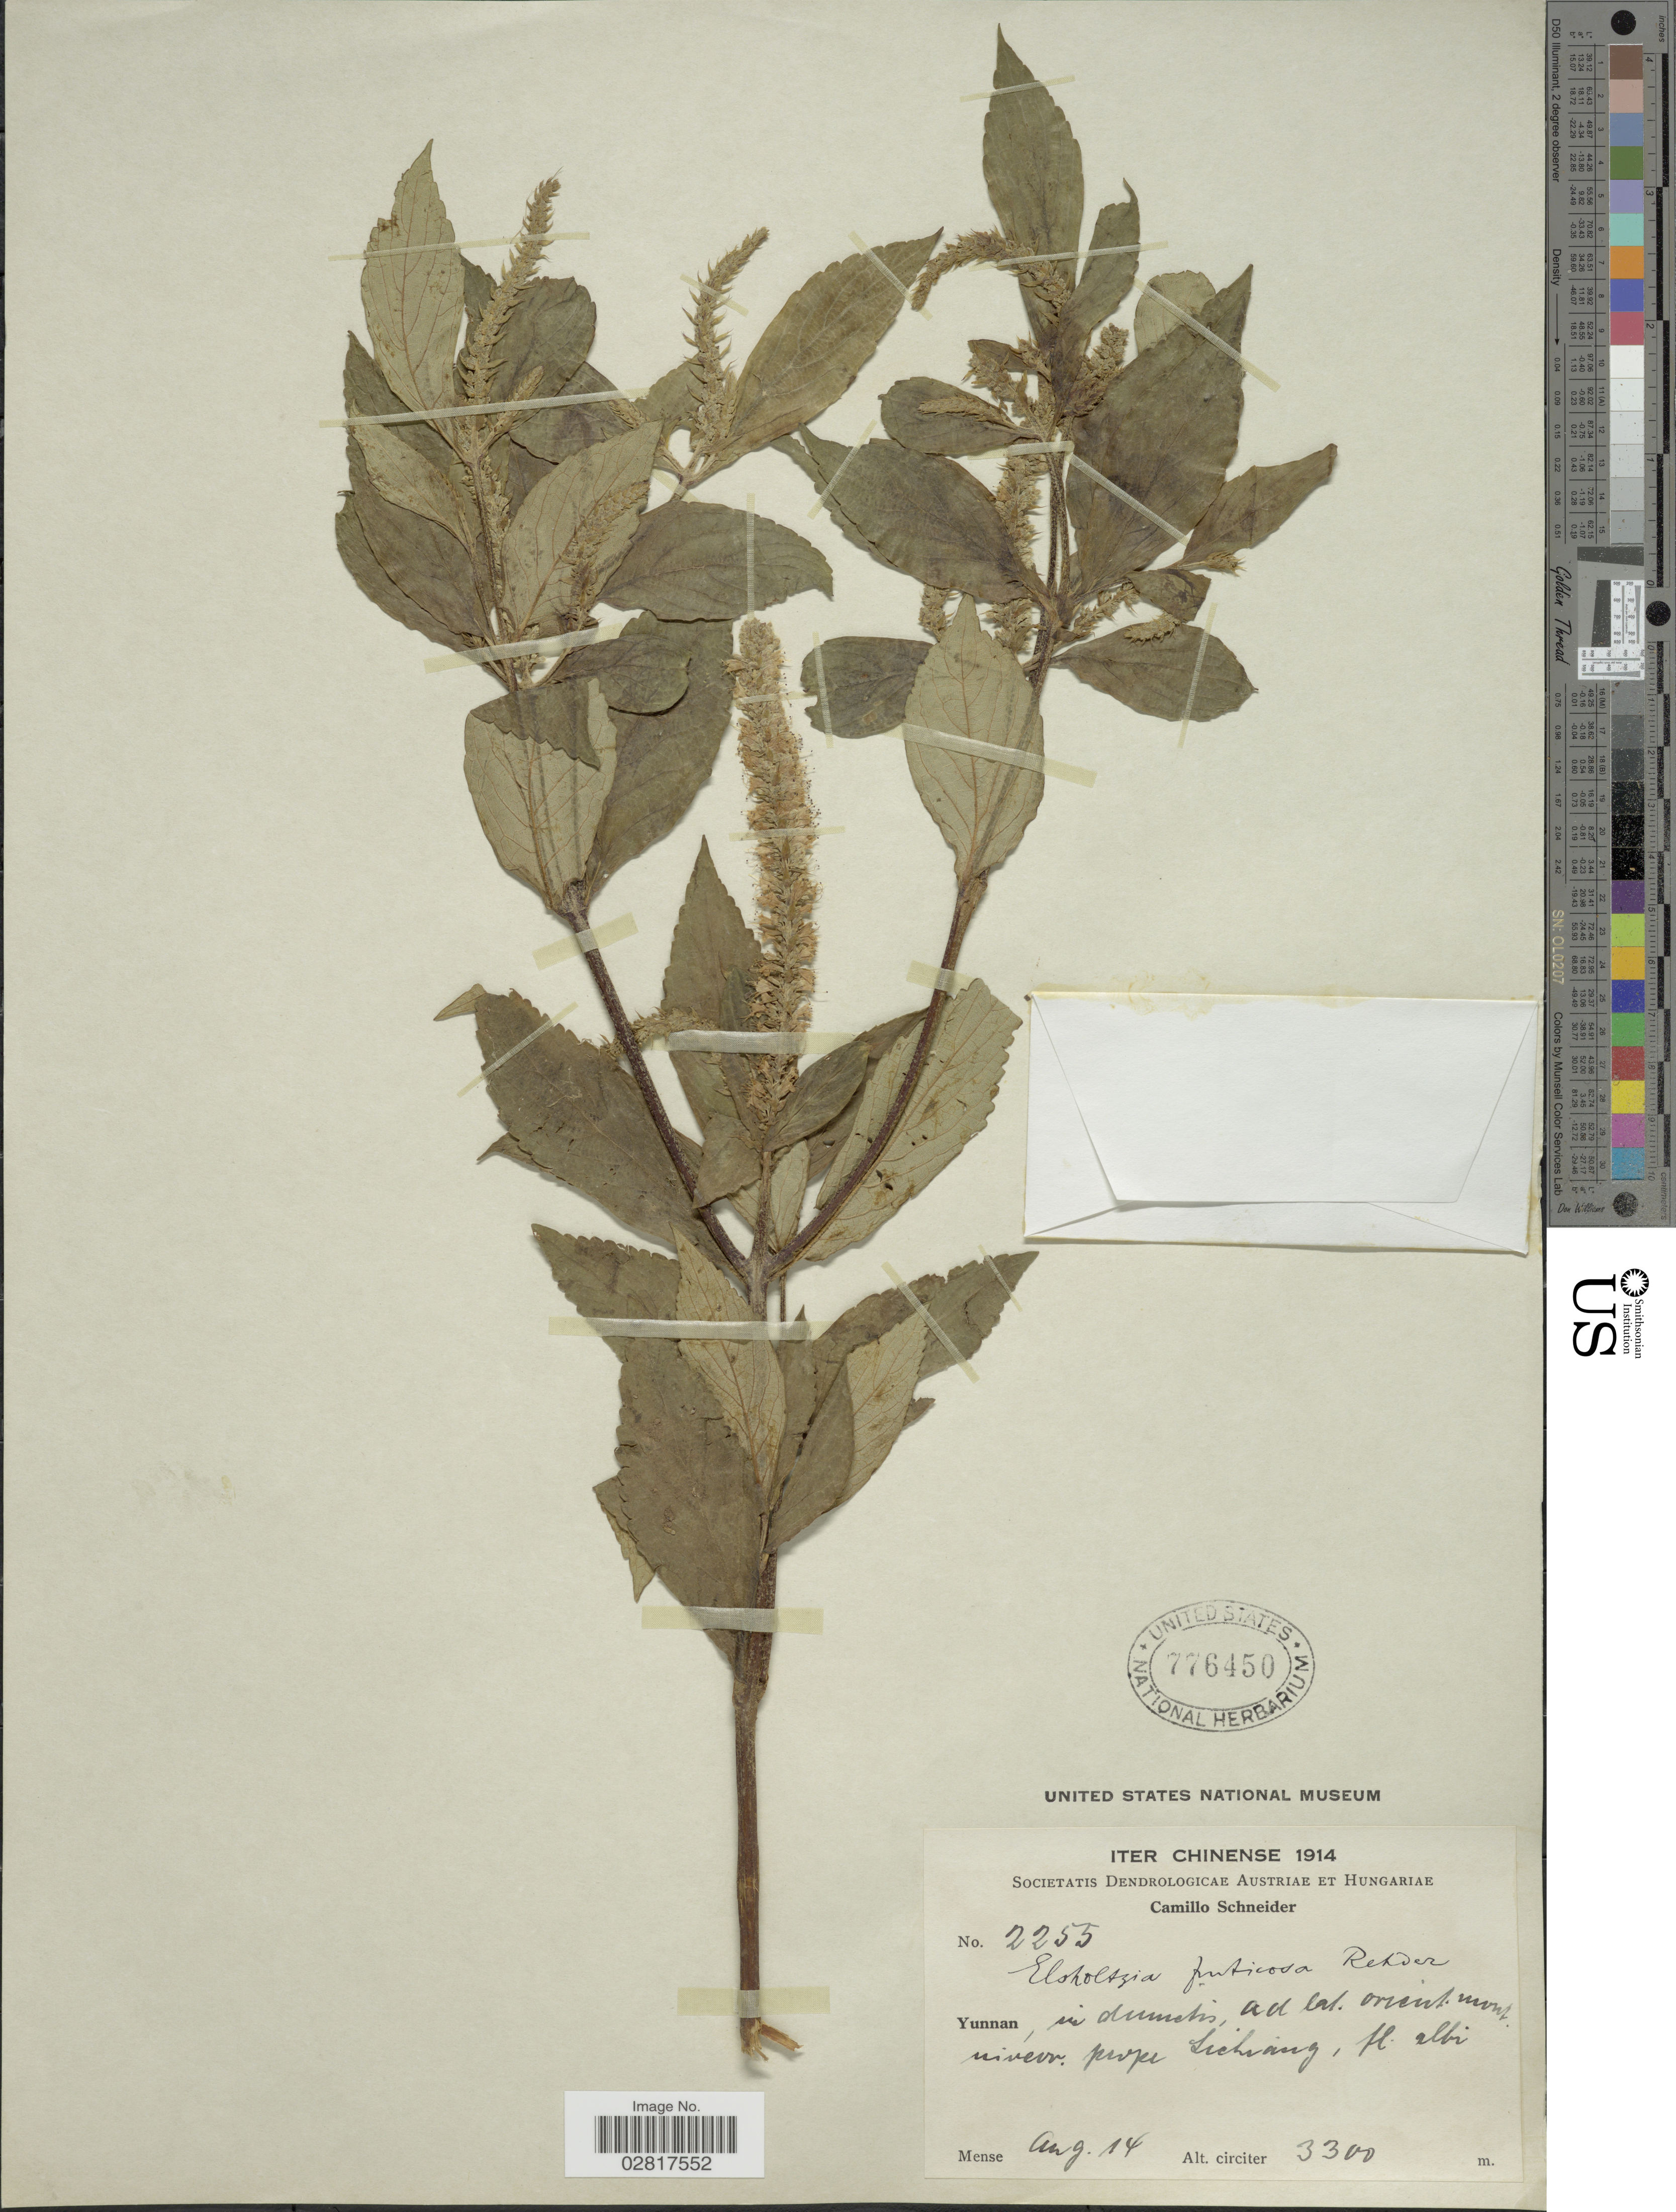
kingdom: Plantae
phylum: Tracheophyta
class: Magnoliopsida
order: Lamiales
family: Lamiaceae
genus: Elsholtzia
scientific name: Elsholtzia fruticosa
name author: (D. Don) Rehder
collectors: C. K. Schneider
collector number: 2255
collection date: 1914-08-14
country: China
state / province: Yunnan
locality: In dumetis, ad lat. orient. mont uivevr. [interpreted] prope Lichiang.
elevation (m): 3300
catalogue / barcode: US 776450